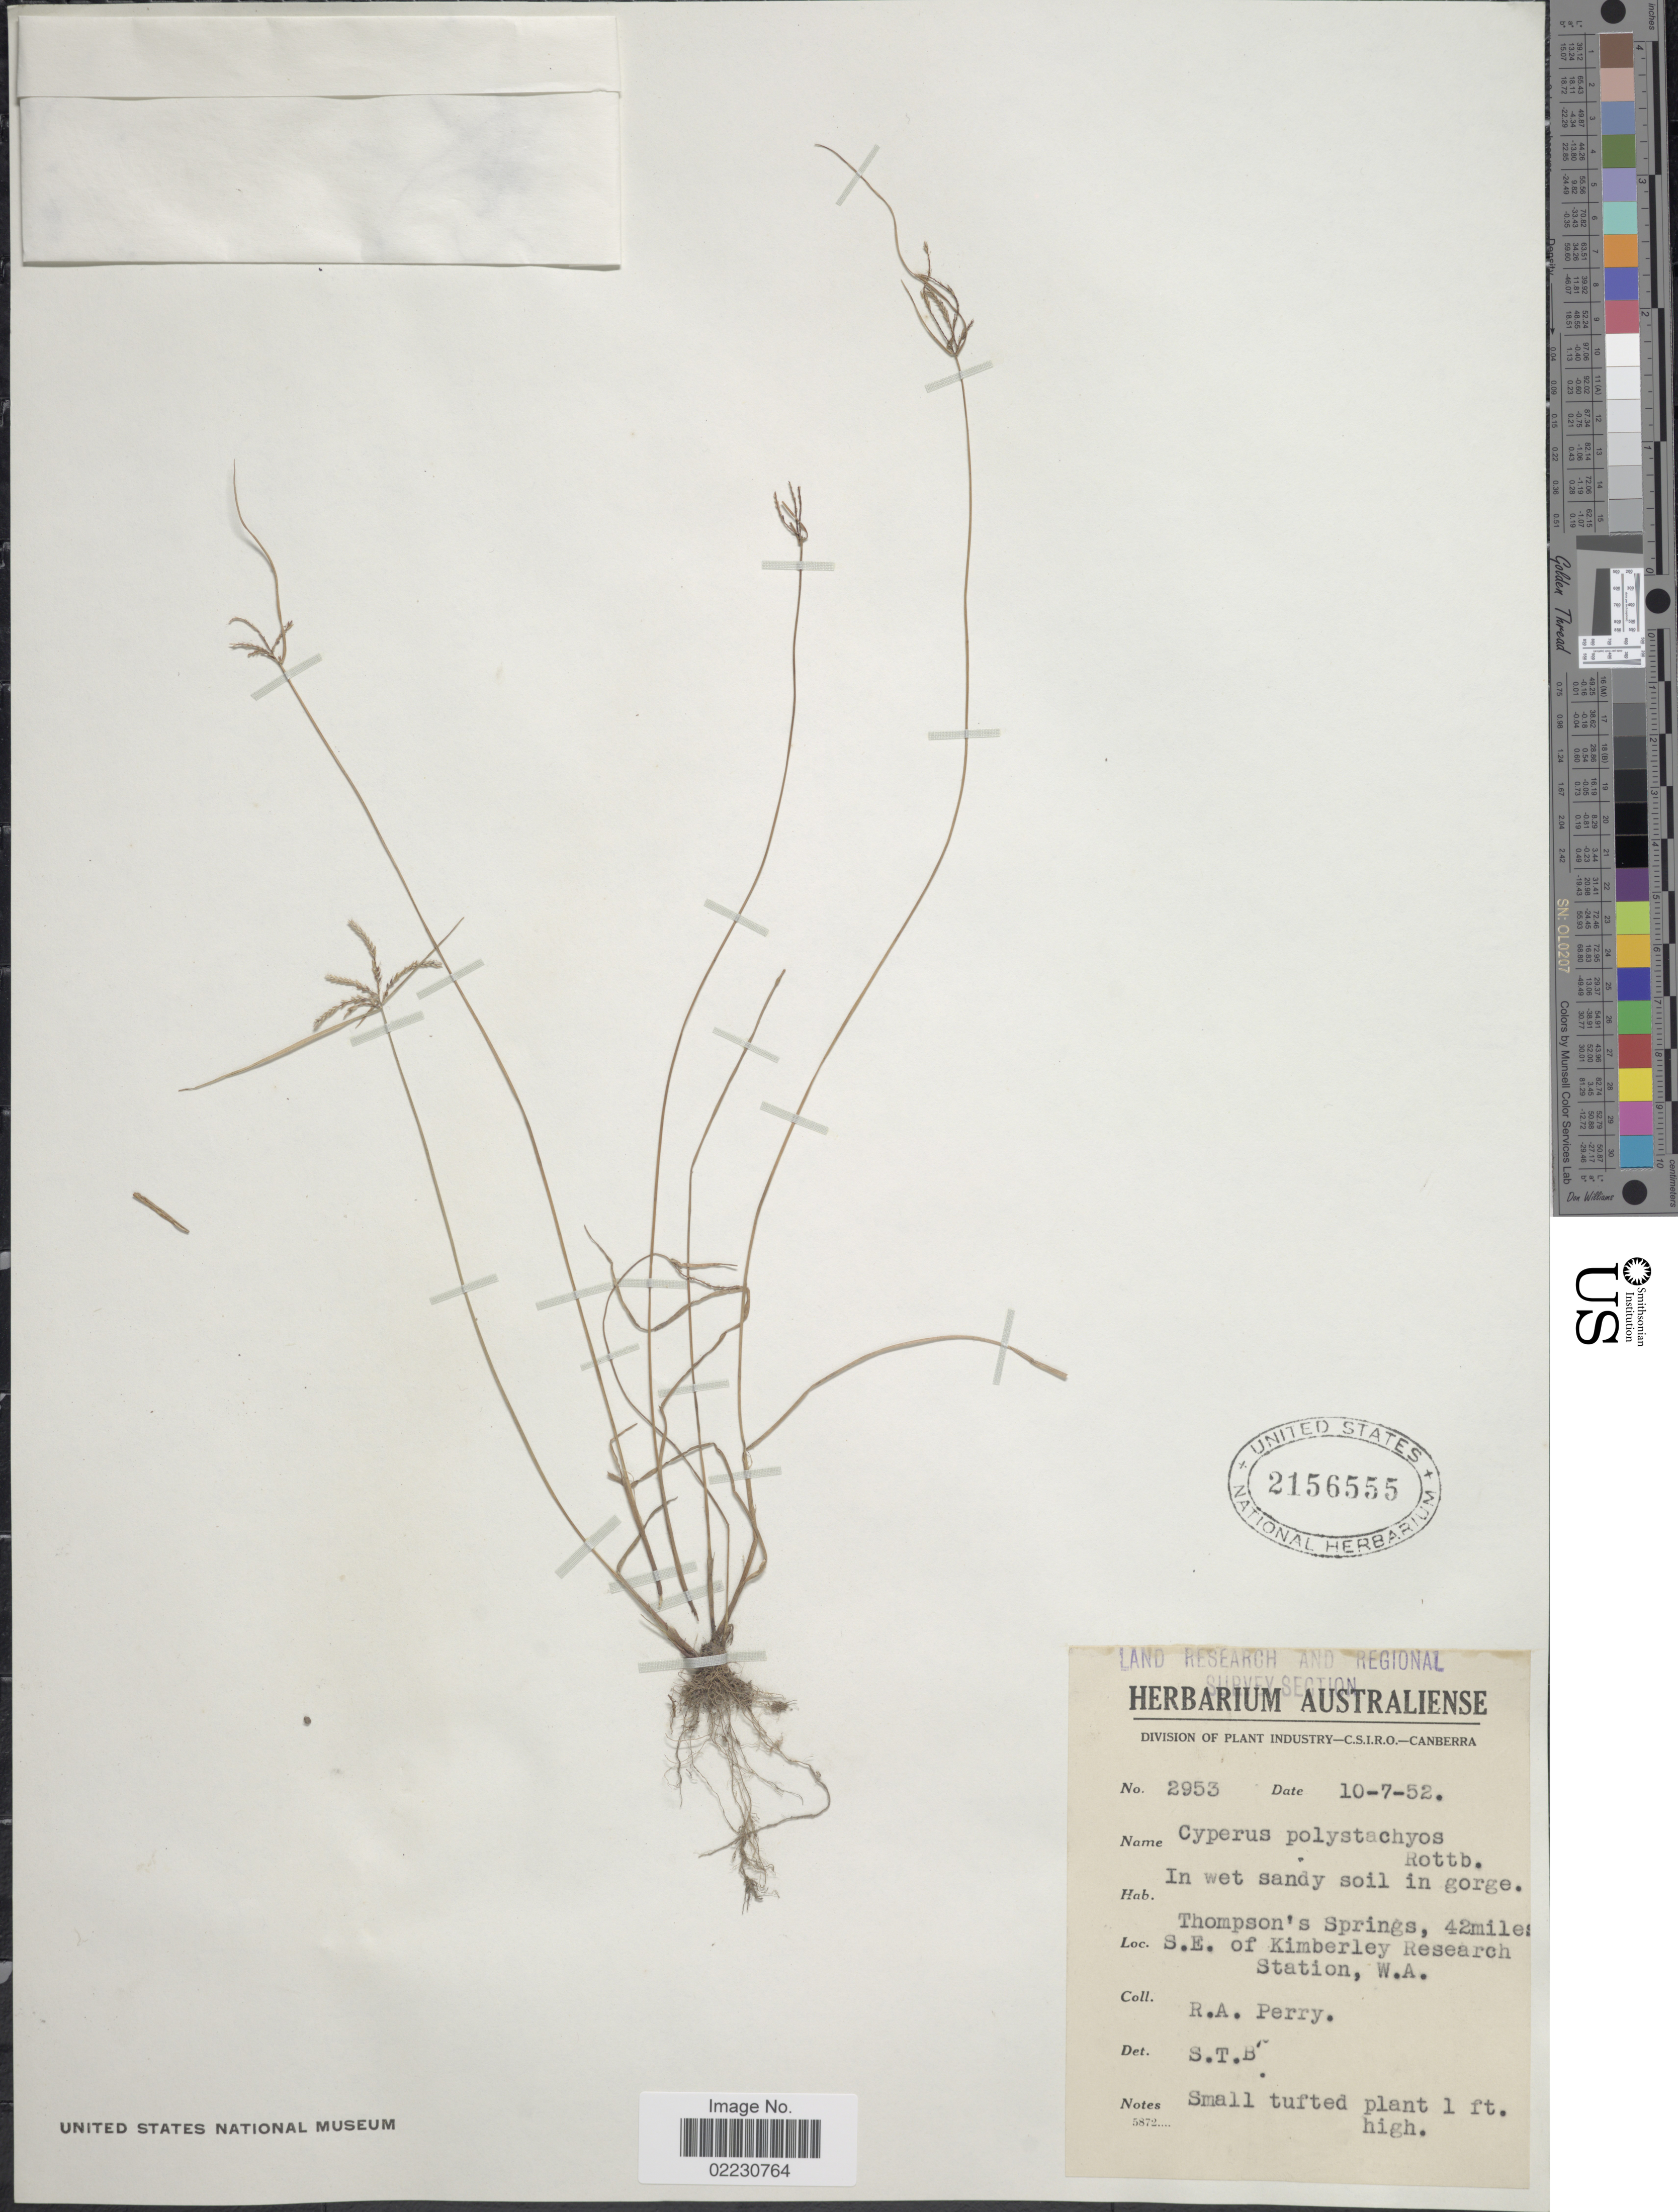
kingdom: Plantae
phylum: Tracheophyta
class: Liliopsida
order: Poales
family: Cyperaceae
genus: Cyperus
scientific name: Cyperus polystachyos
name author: Rottb.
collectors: Perry, R. A.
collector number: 2953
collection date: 1952-07-10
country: Australia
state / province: Western Australia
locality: Thompson's Springs, 42 miles S.E. of Kimberley Research Station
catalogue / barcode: US 2156555